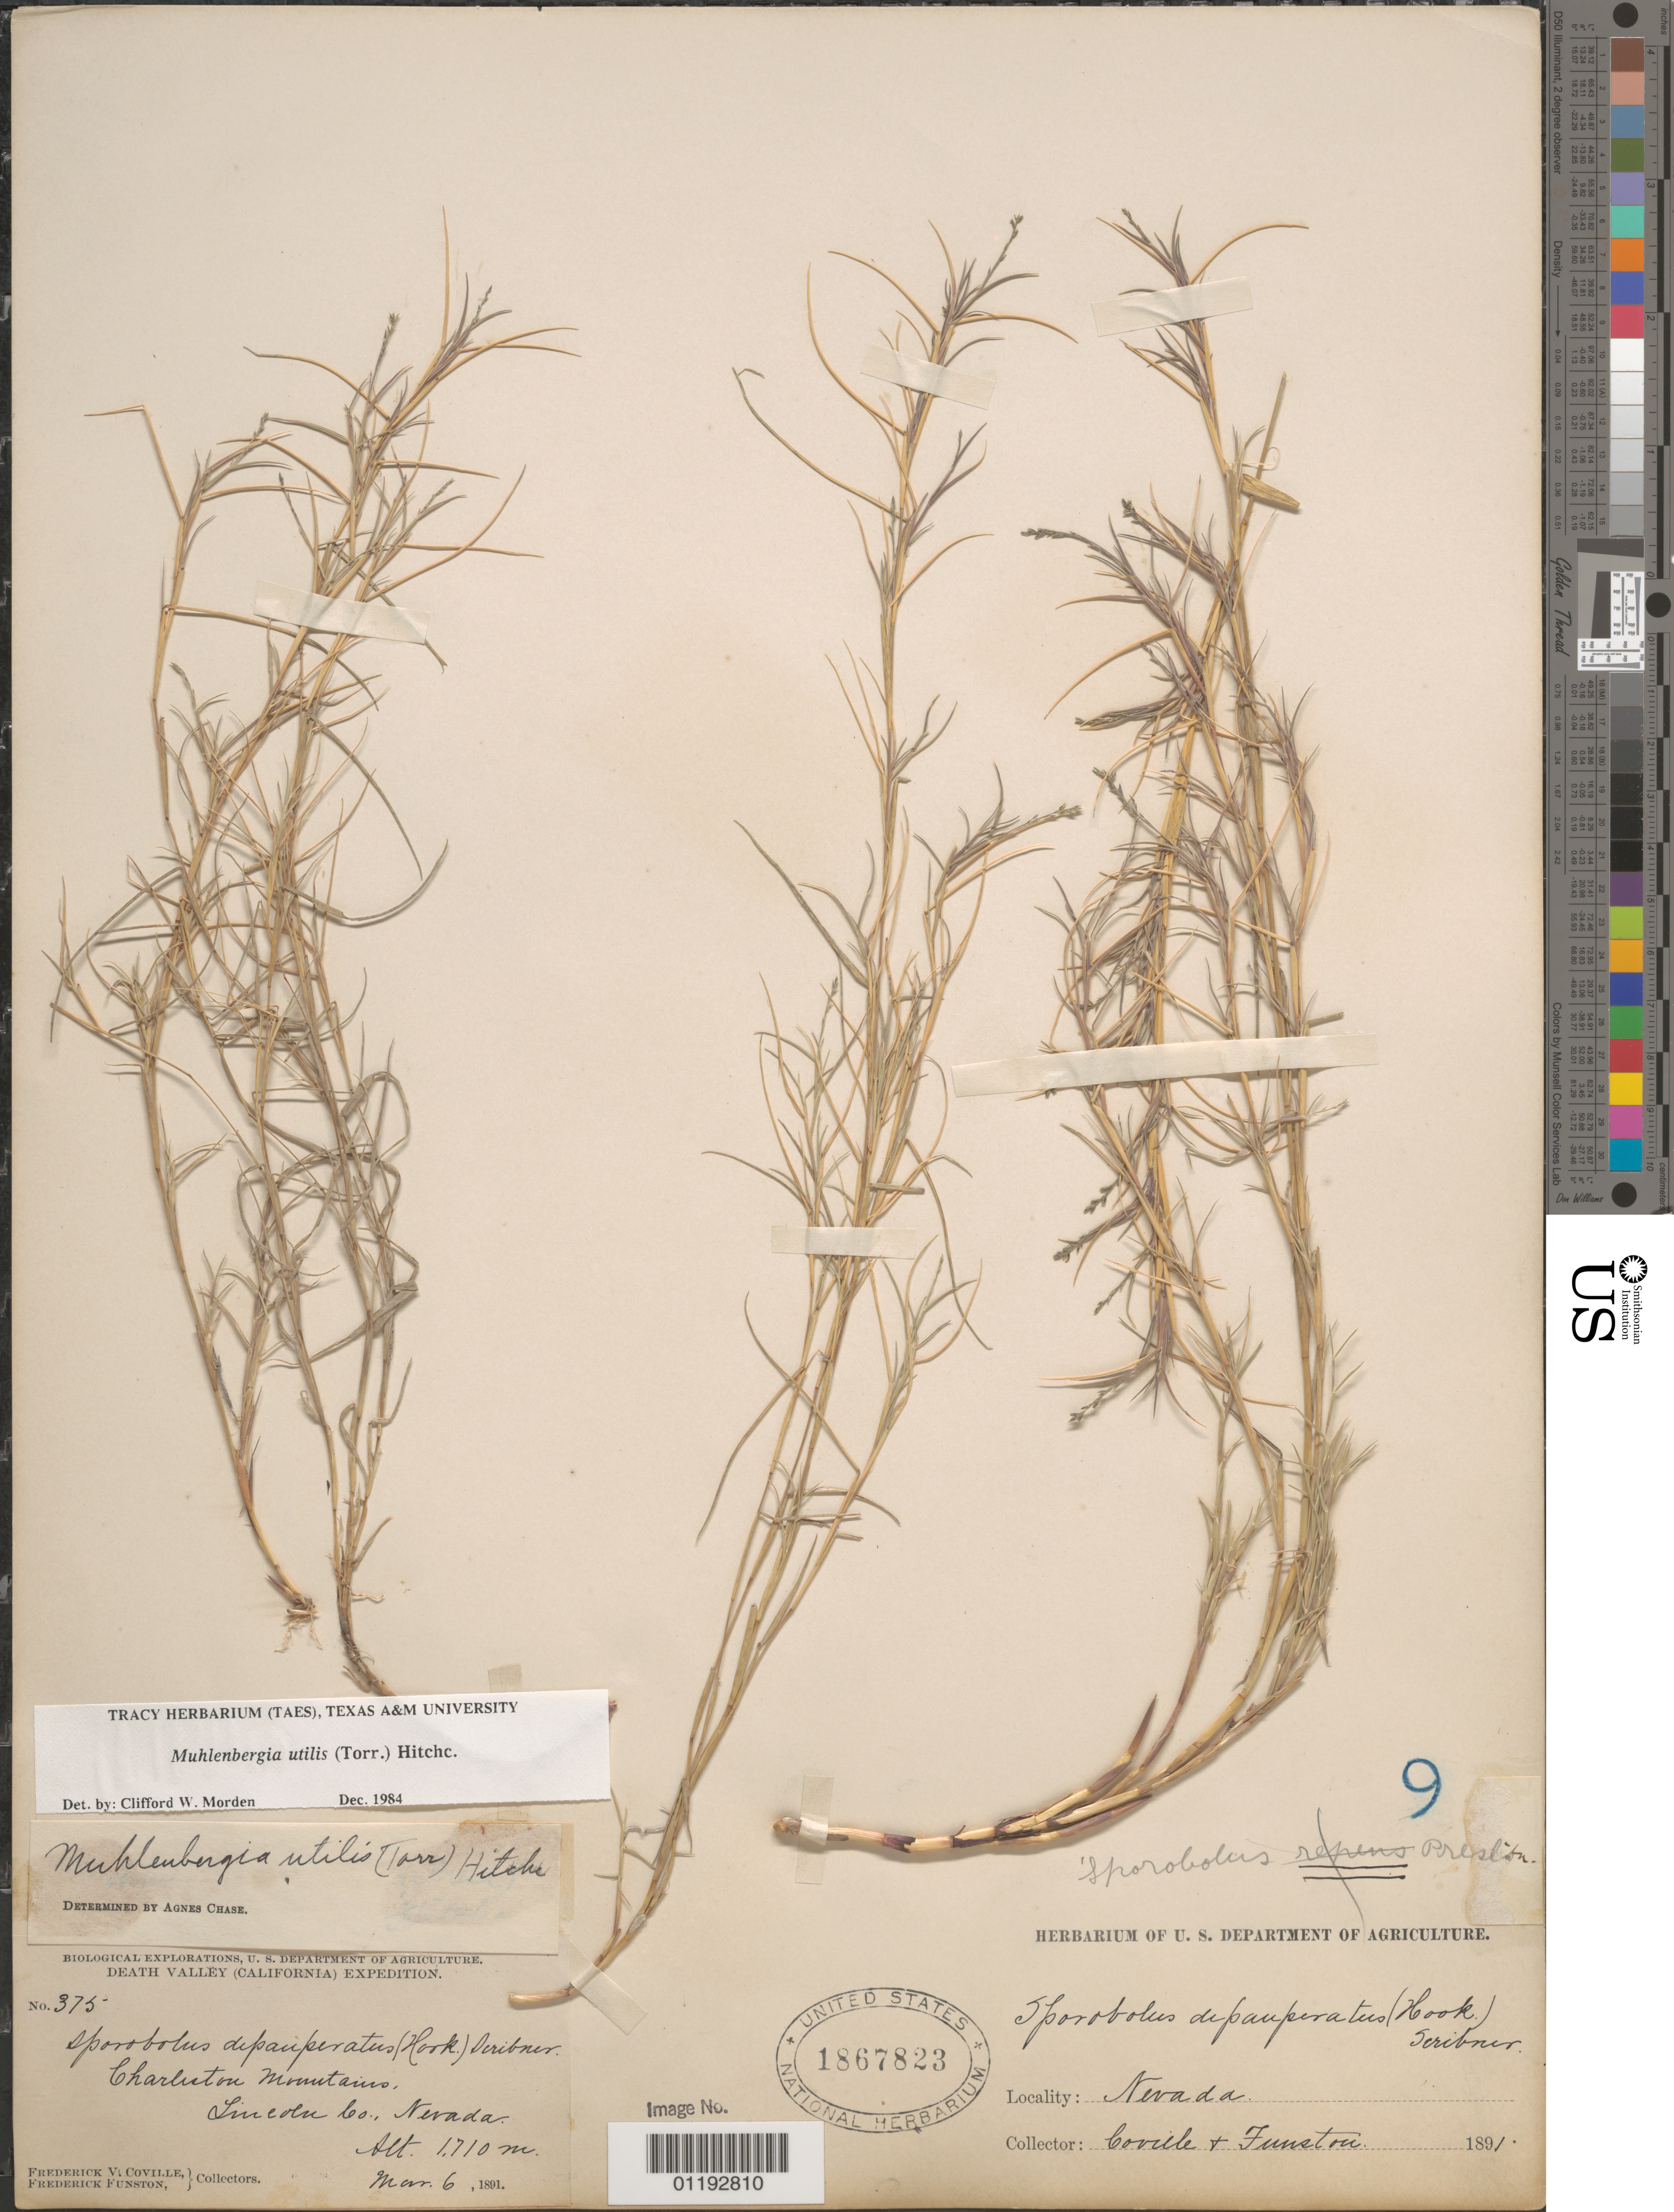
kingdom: Plantae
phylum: Tracheophyta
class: Liliopsida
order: Poales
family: Poaceae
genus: Muhlenbergia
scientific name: Muhlenbergia utilis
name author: (Torr.) Hitchc.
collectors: F. V. Coville & F. Funston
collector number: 375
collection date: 1891-03-06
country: United States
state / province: Nevada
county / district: Lincoln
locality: Charleston Mountains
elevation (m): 1710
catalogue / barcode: US 1867823